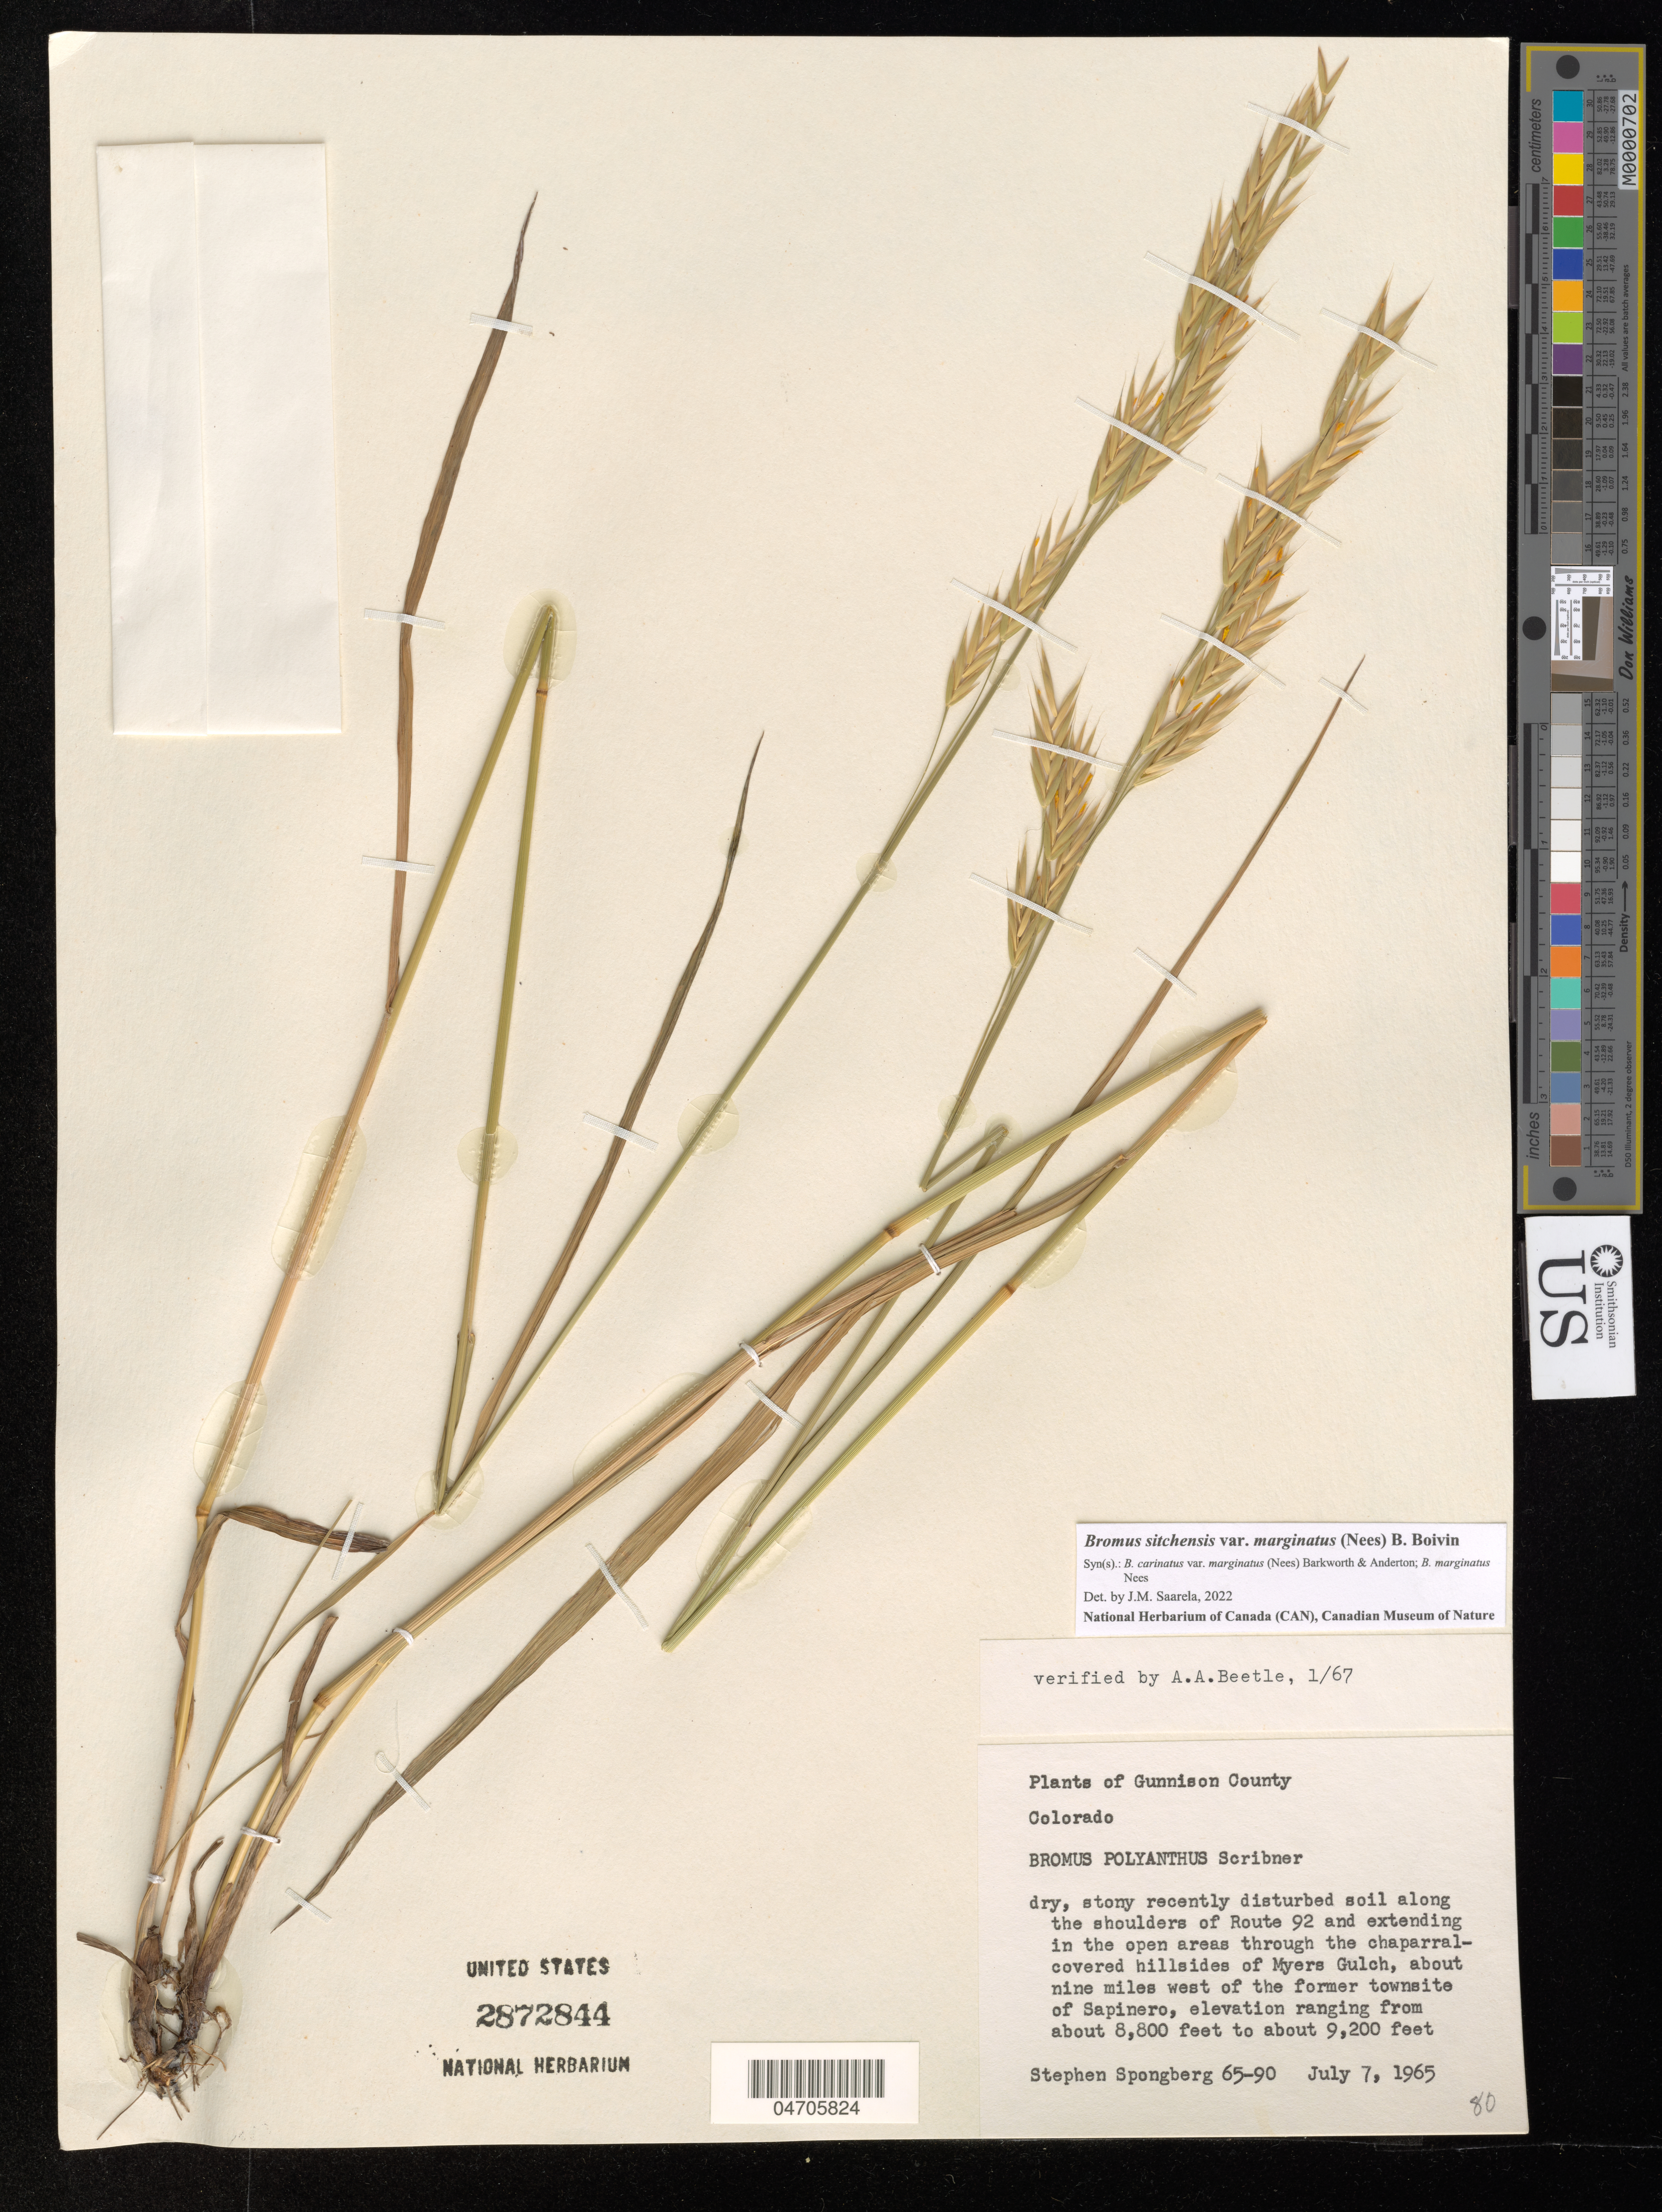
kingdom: Plantae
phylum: Tracheophyta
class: Liliopsida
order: Poales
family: Poaceae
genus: Bromus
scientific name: Bromus sitchensis var. polyanthus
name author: (Scribn. ex Shear) R.E. Brainerd & Otting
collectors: S. A.Spongberg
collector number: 65-90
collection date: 1965-07-07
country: United States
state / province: Colorado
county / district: Gunnison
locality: Gunnison County. Along the shoulders of Route 92 and extending in the open areas through the chaparral-covered hillsides of Myers Gulch, about nine miles west of the former townsite of Sapinero.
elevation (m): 2682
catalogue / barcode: US 2872844